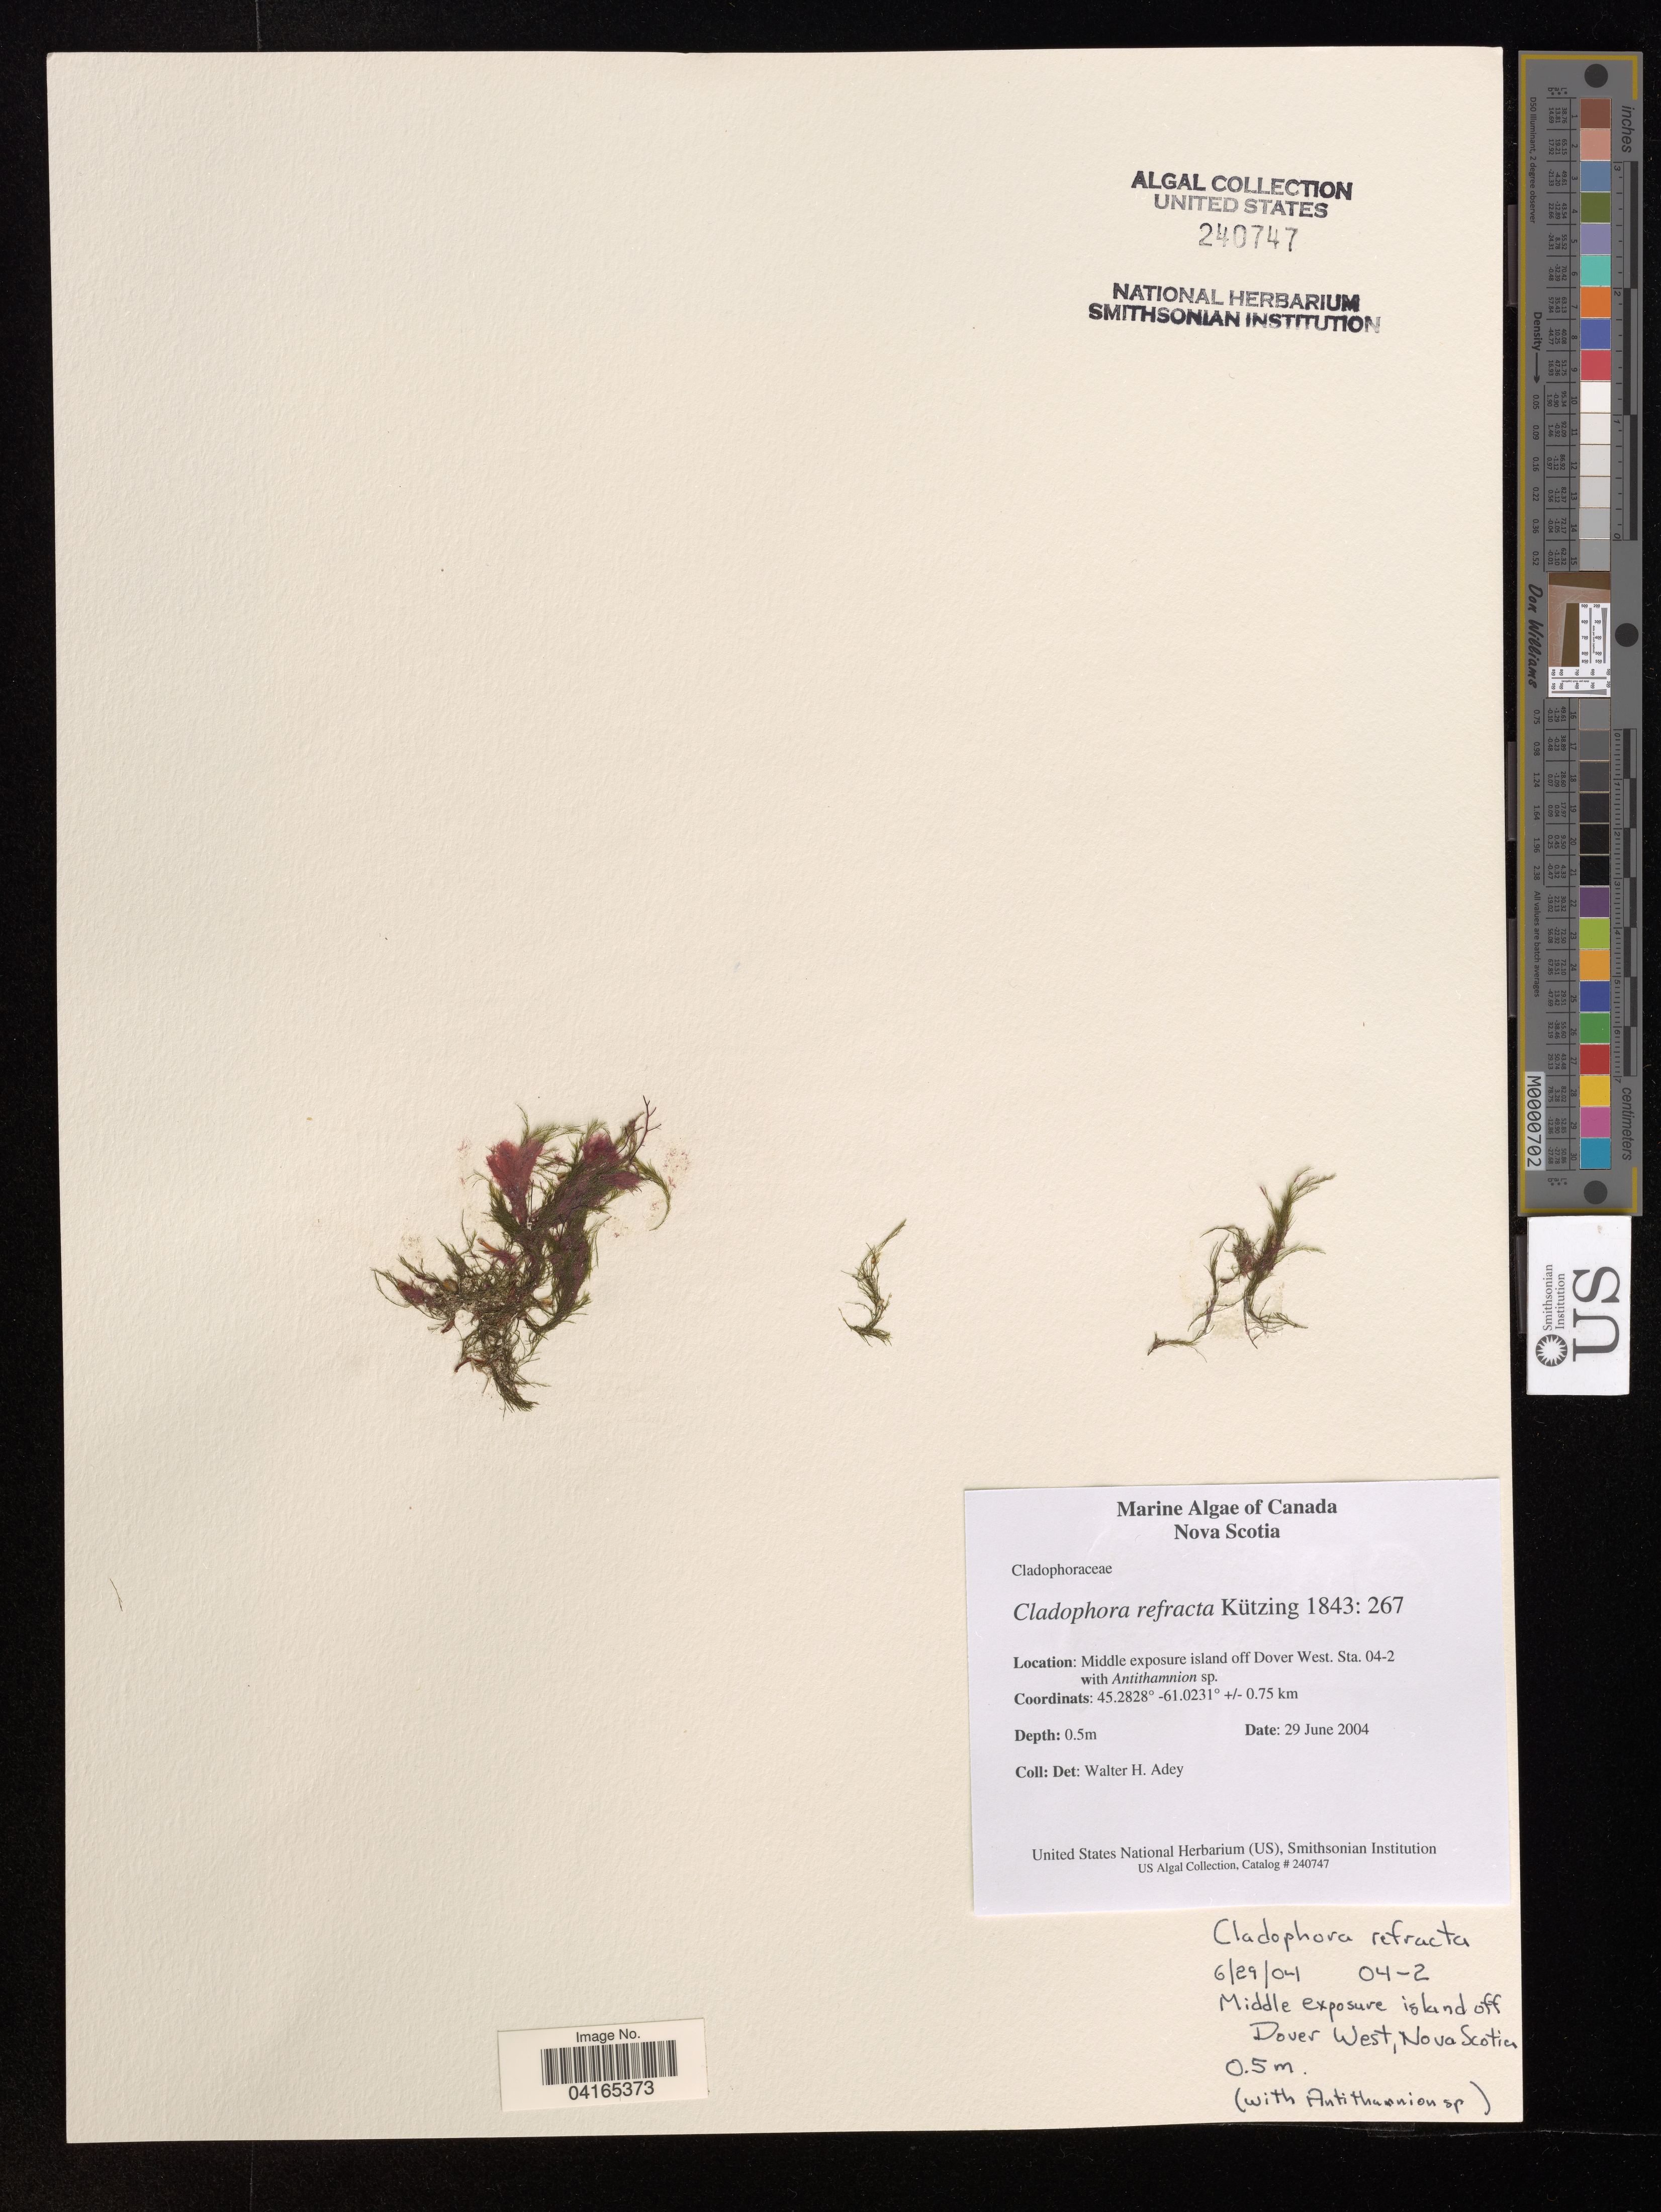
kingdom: Plantae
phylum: Chlorophyta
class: Ulvophyceae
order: Cladophorales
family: Cladophoraceae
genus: Cladophora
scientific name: Cladophora refracta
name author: (Roth) Kütz.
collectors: W. H. Adey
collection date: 2004-06-29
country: Canada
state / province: Nova Scotia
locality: Middle exposure island off Dower West. Sta. 04-2.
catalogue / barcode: US 240747